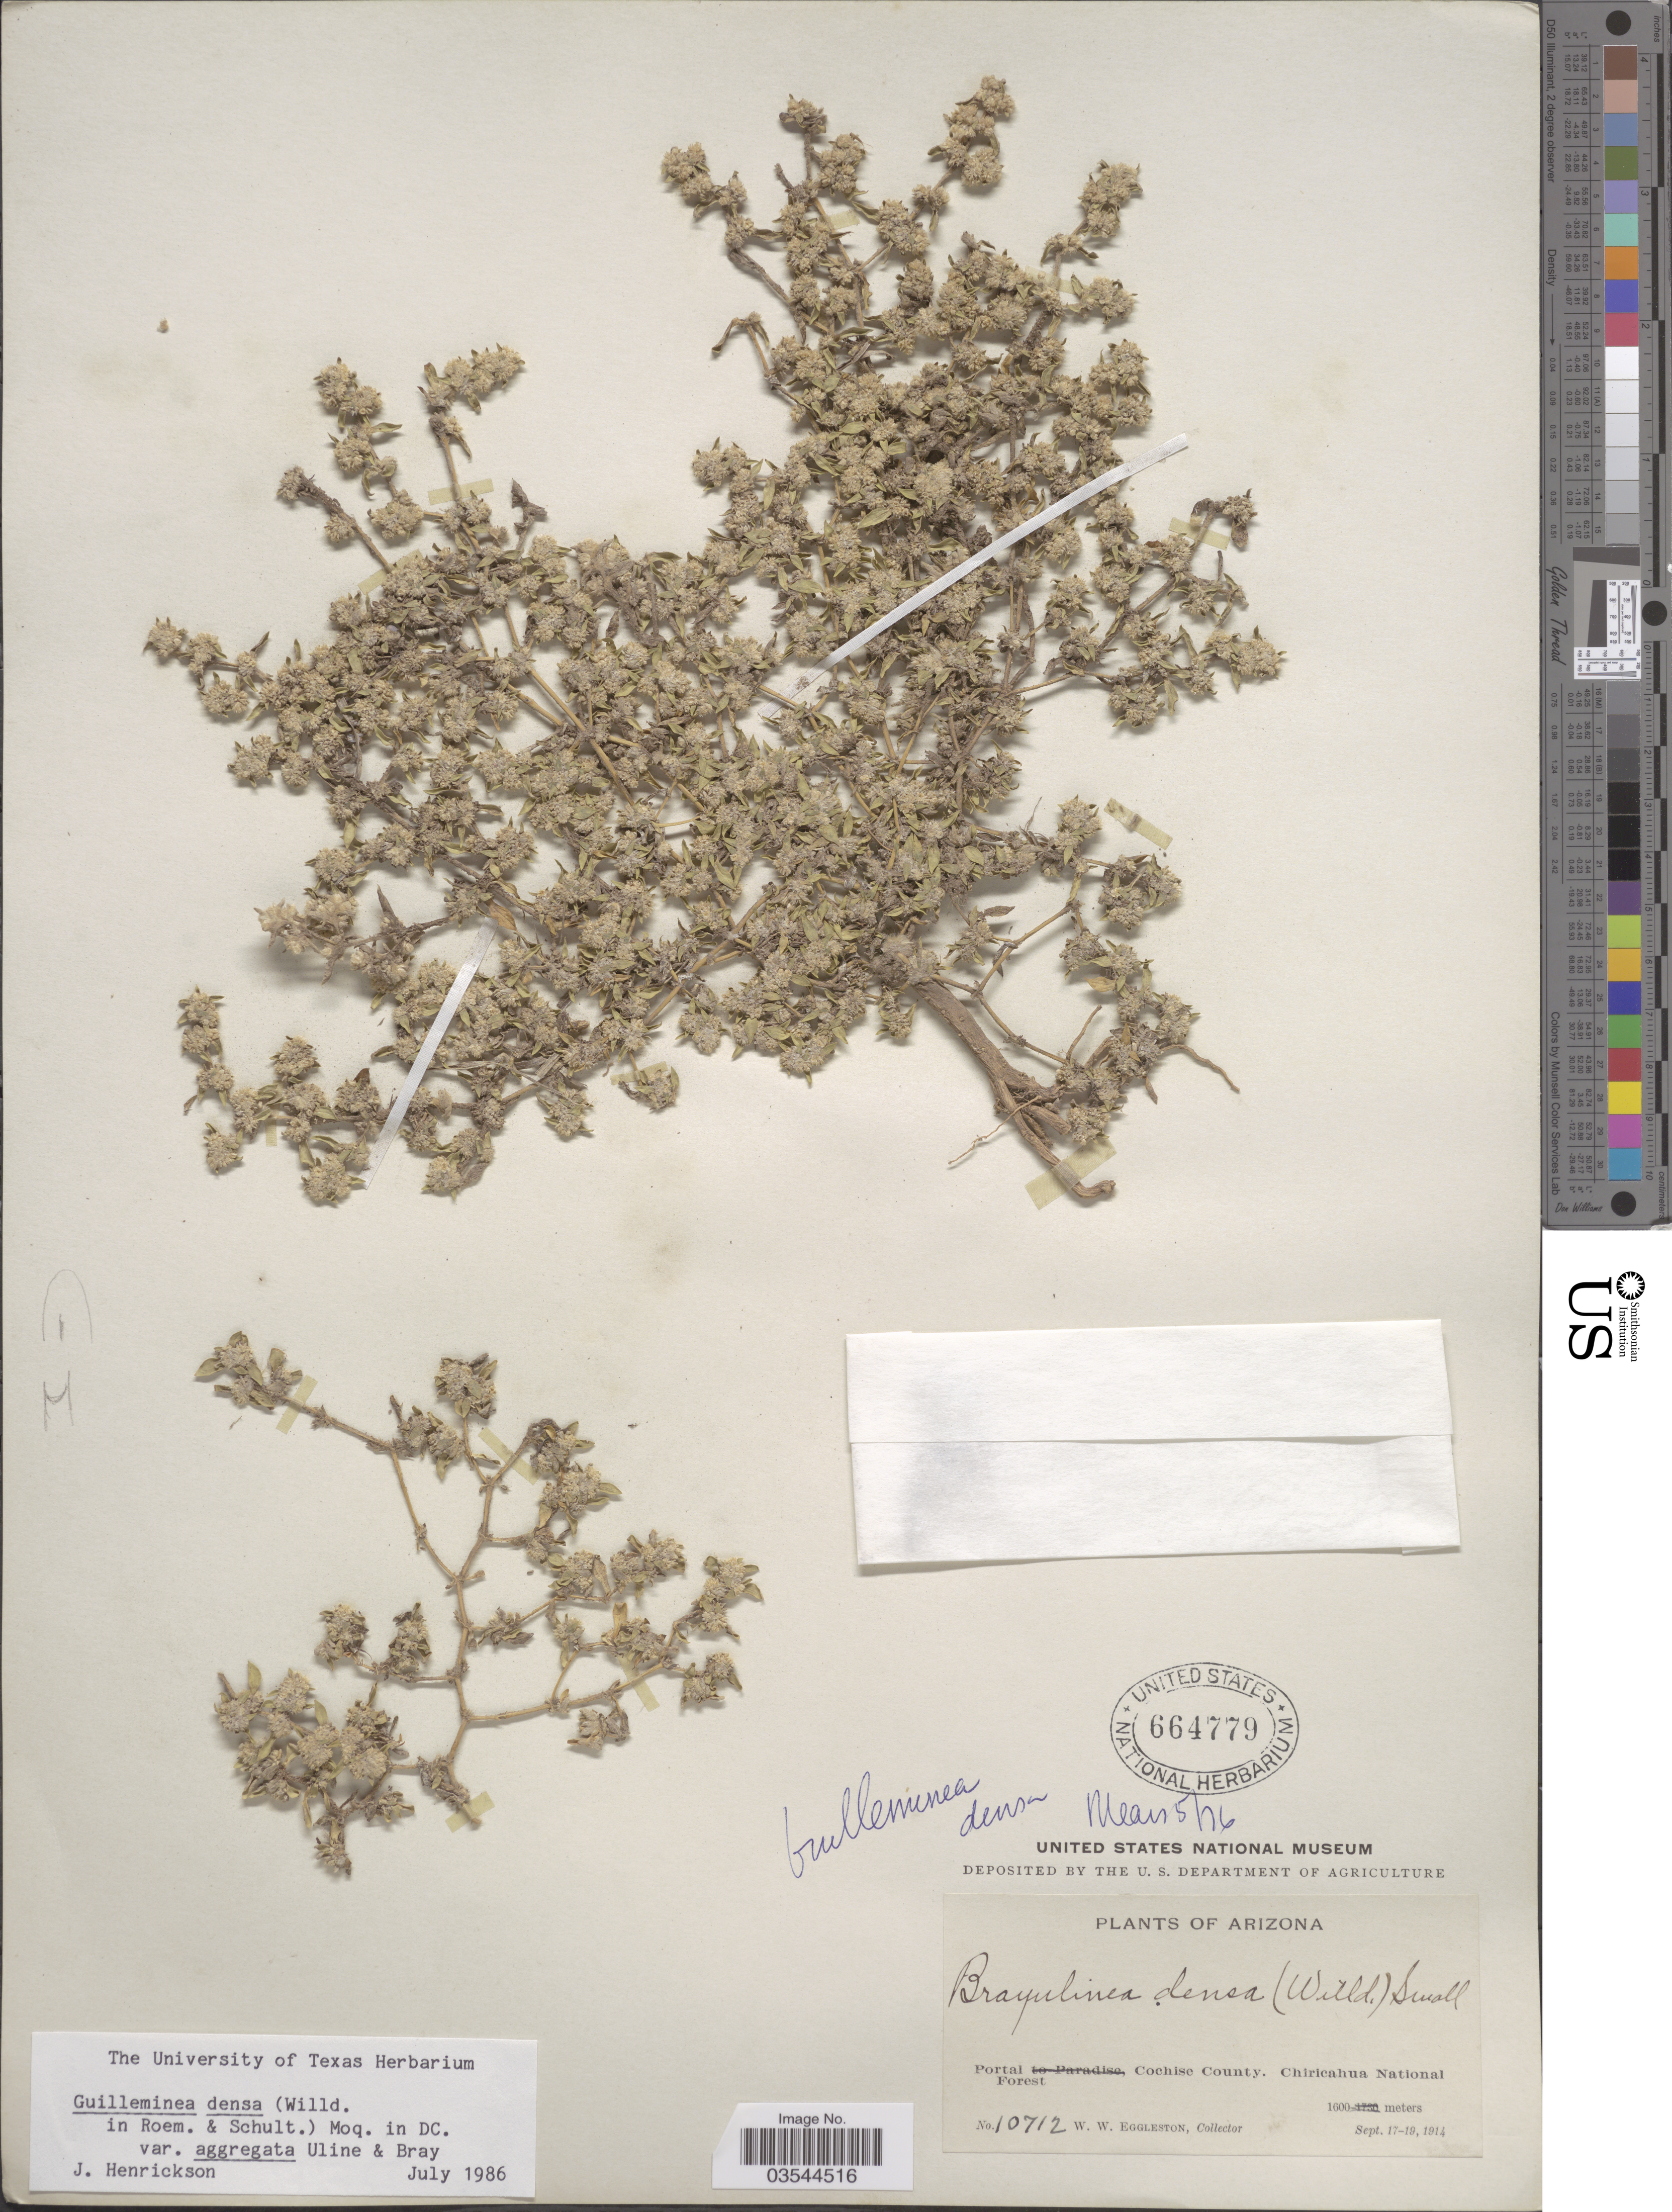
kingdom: Plantae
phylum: Tracheophyta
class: Magnoliopsida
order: Caryophyllales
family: Amaranthaceae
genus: Guilleminea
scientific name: Guilleminea densa var. aggregata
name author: Uline & W.L. Bray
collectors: W. W. Eggleston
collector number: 10712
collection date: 1914-09-17/1914-09-19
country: United States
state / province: Arizona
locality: Portal, Cochise County, Chiricahua National Forest.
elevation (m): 1600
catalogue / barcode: US 664779